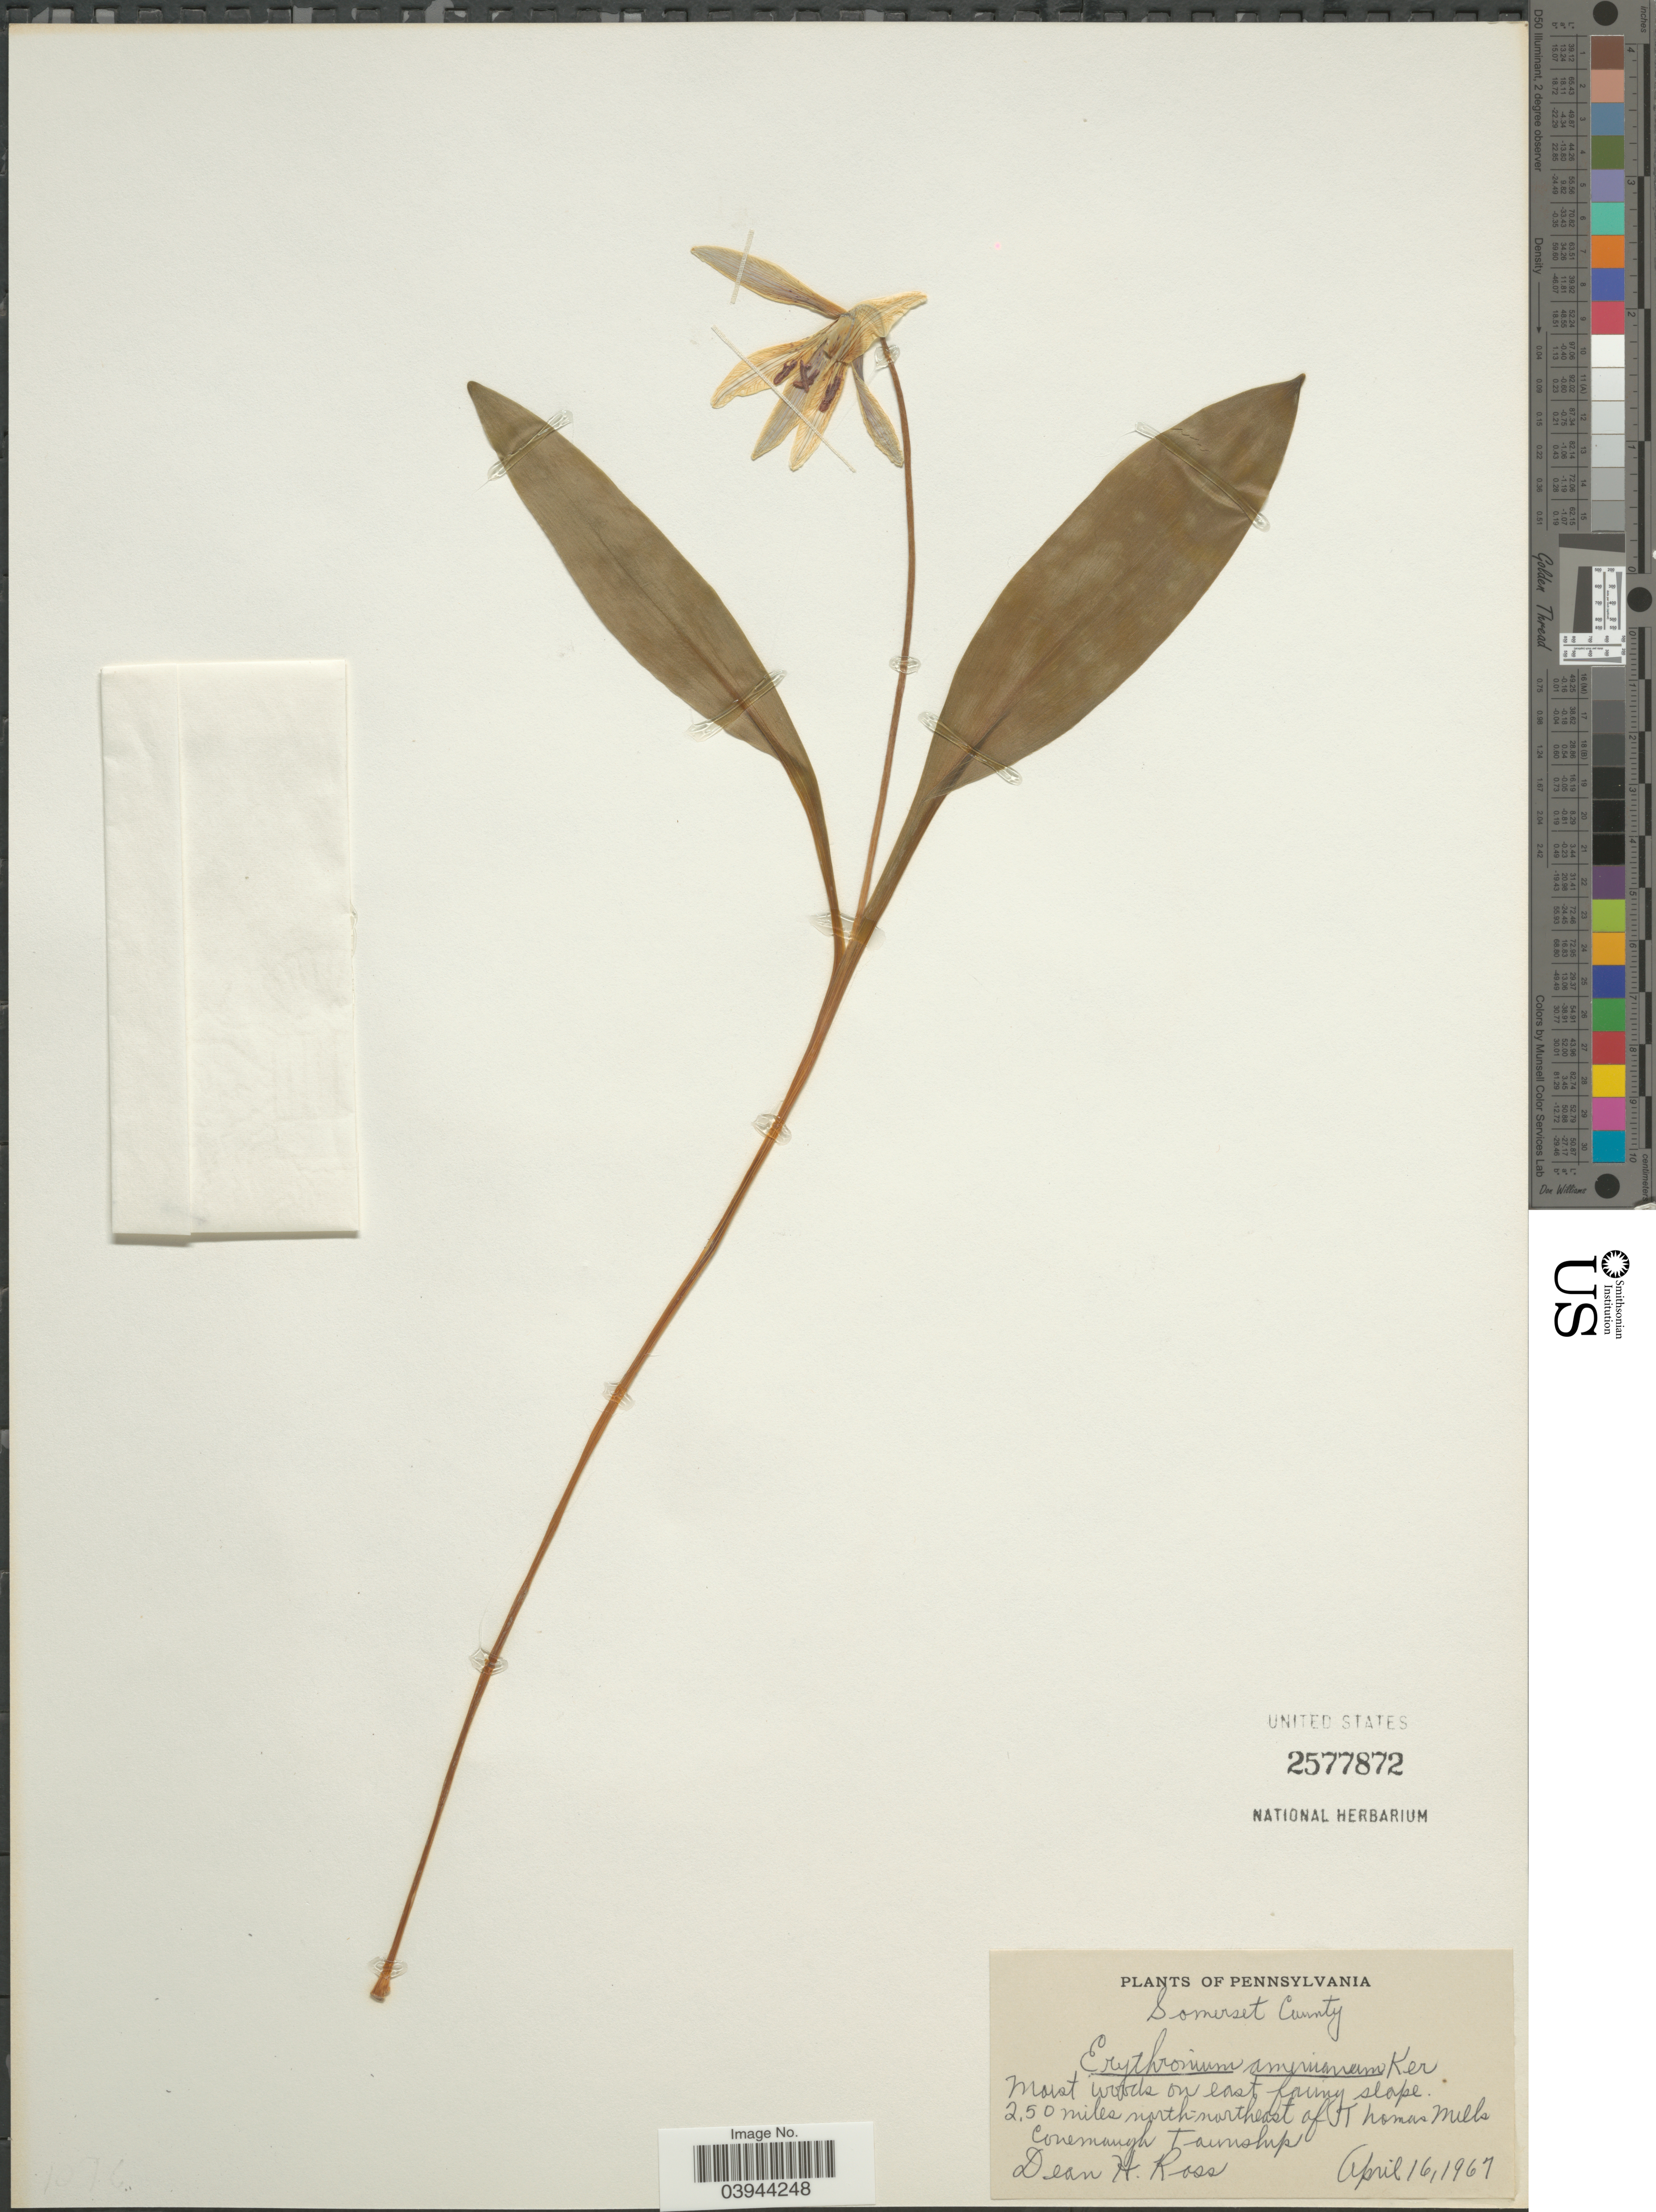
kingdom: Plantae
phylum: Tracheophyta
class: Liliopsida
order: Liliales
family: Liliaceae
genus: Erythronium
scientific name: Erythronium americanum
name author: Ker Gawl.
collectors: D. Ross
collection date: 1967-04-16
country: United States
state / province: Pennsylvania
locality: Somerset County. Moist woods on east facing slope. 2.50 miles north-northeast of Thomas Mills. Conemaugh Township.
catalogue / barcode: US 2577872